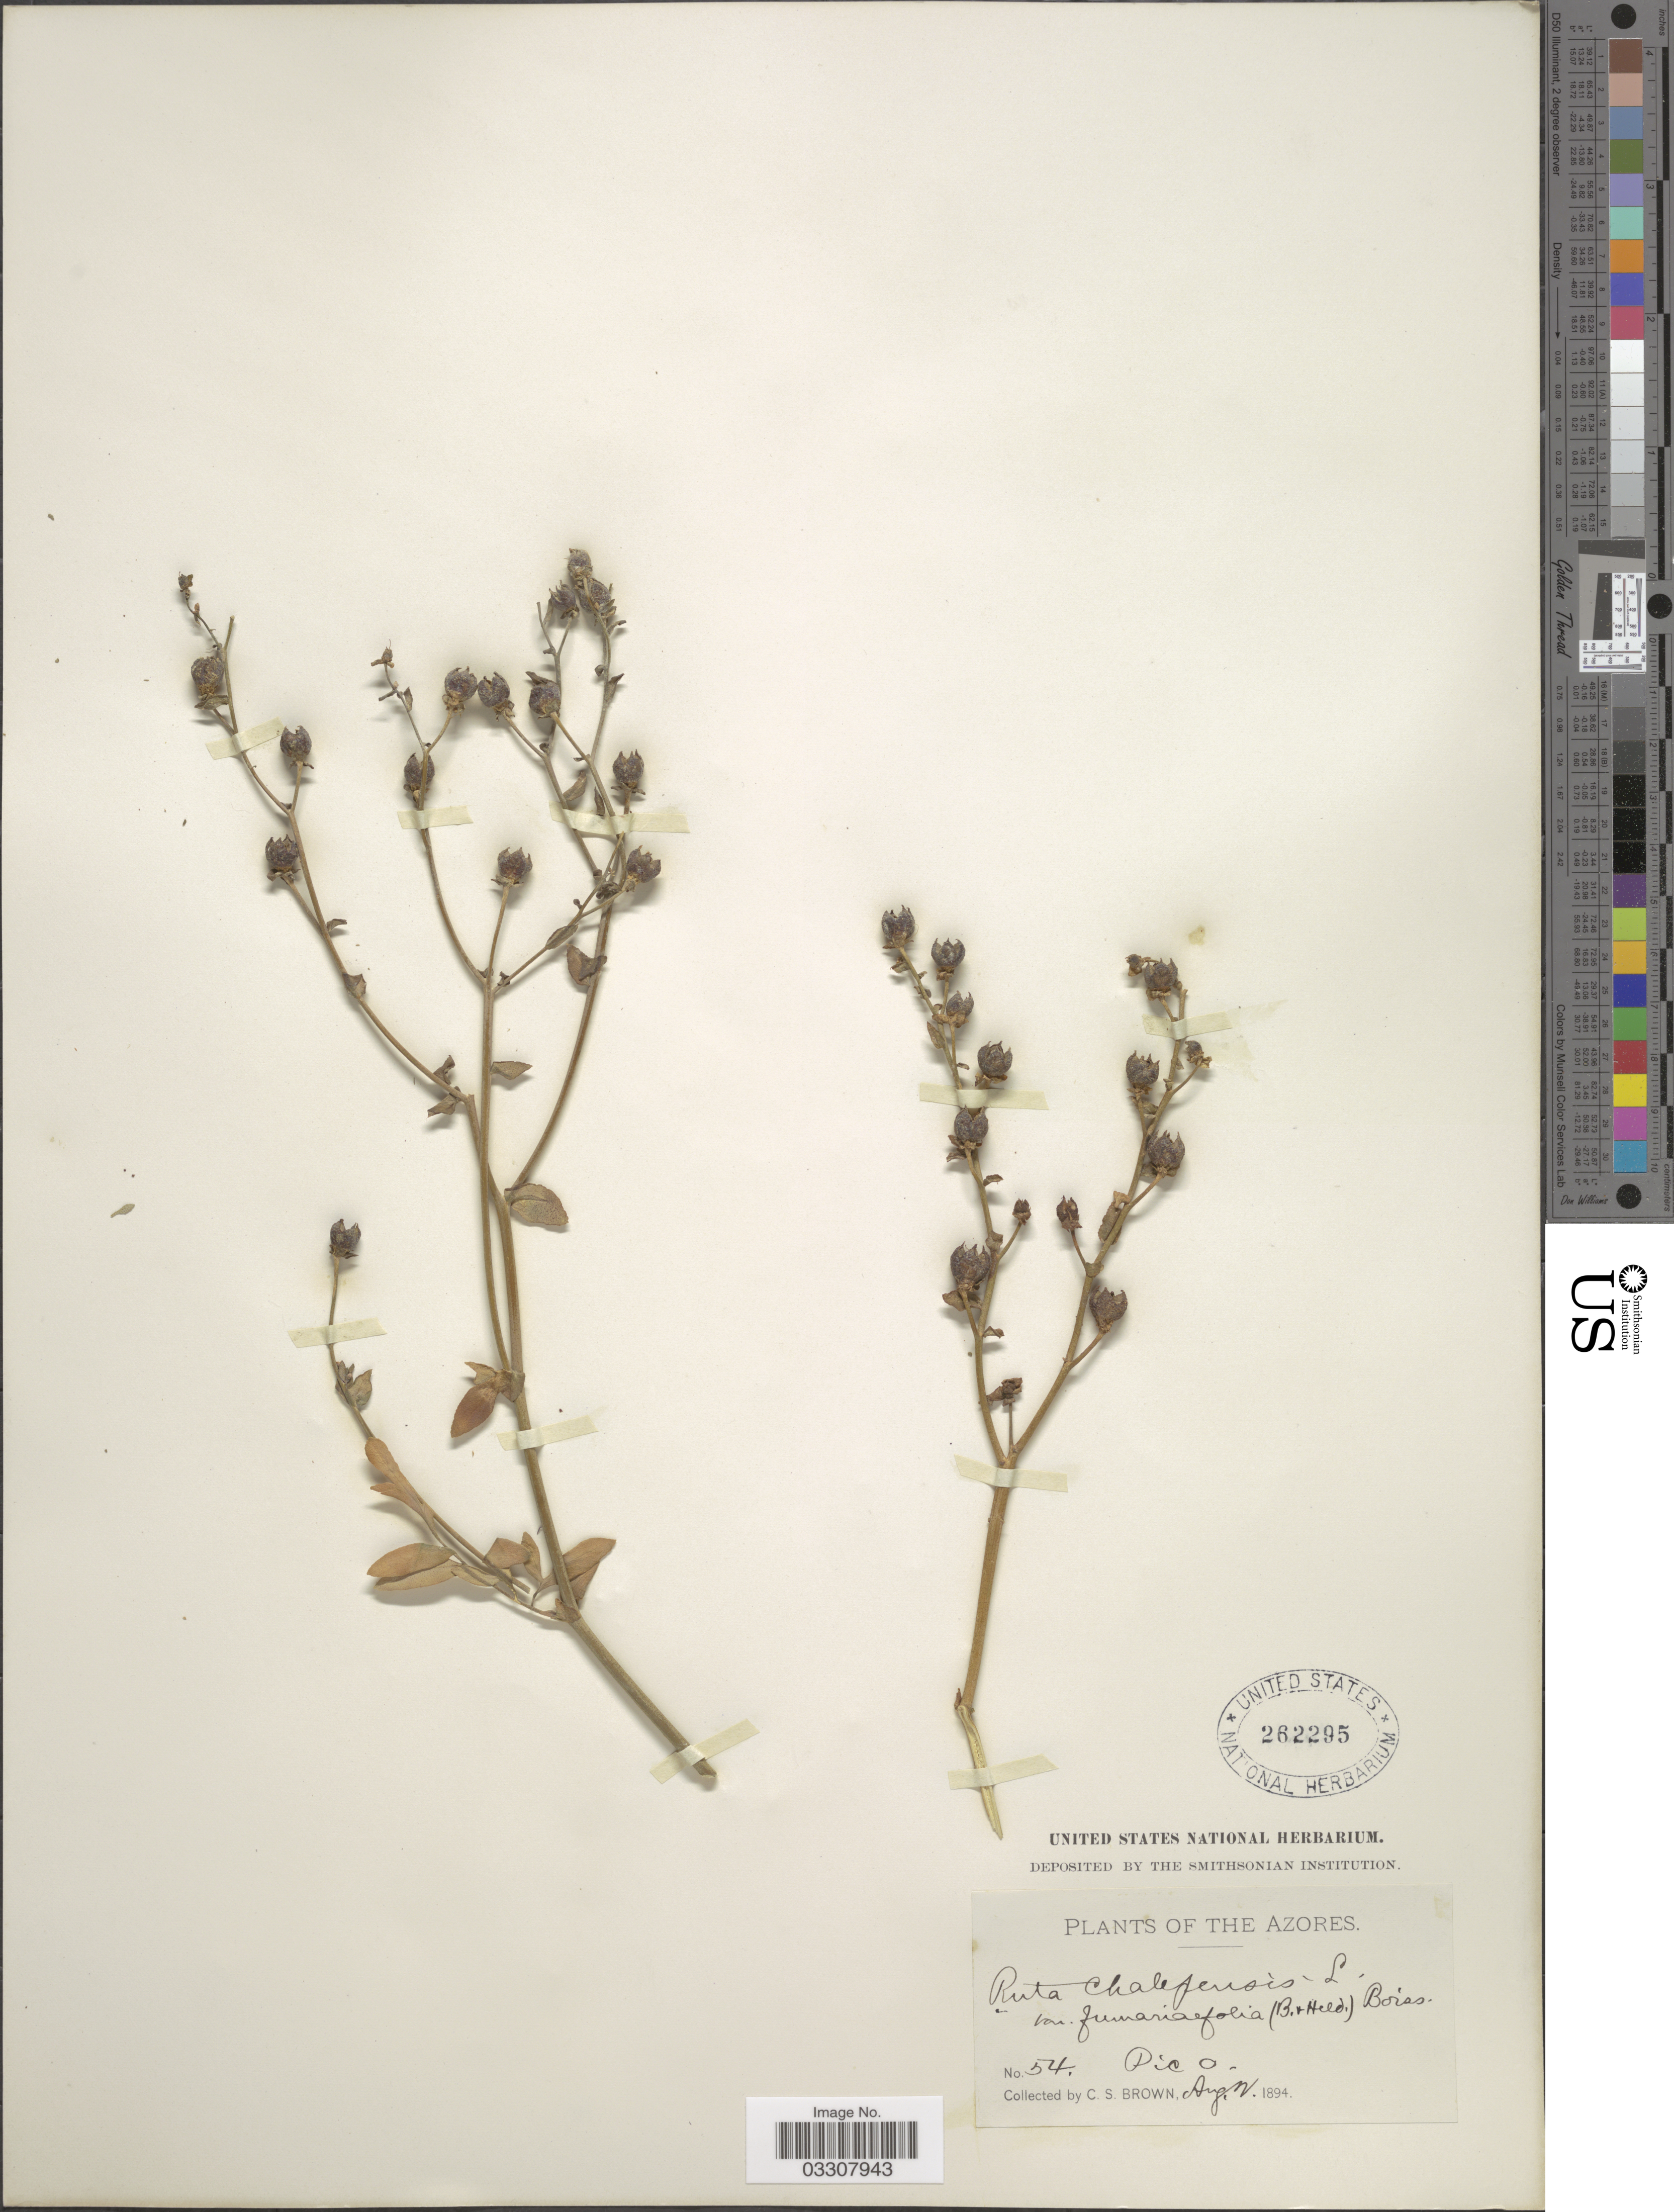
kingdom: Plantae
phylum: Tracheophyta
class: Magnoliopsida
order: Sapindales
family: Rutaceae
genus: Ruta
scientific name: Ruta chalepensis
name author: L.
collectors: C. S. Brown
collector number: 54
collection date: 1894-08-02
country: Portugal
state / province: Azores (Aut. Reg.)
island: Pico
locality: The Azores. Pico.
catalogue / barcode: US 262295